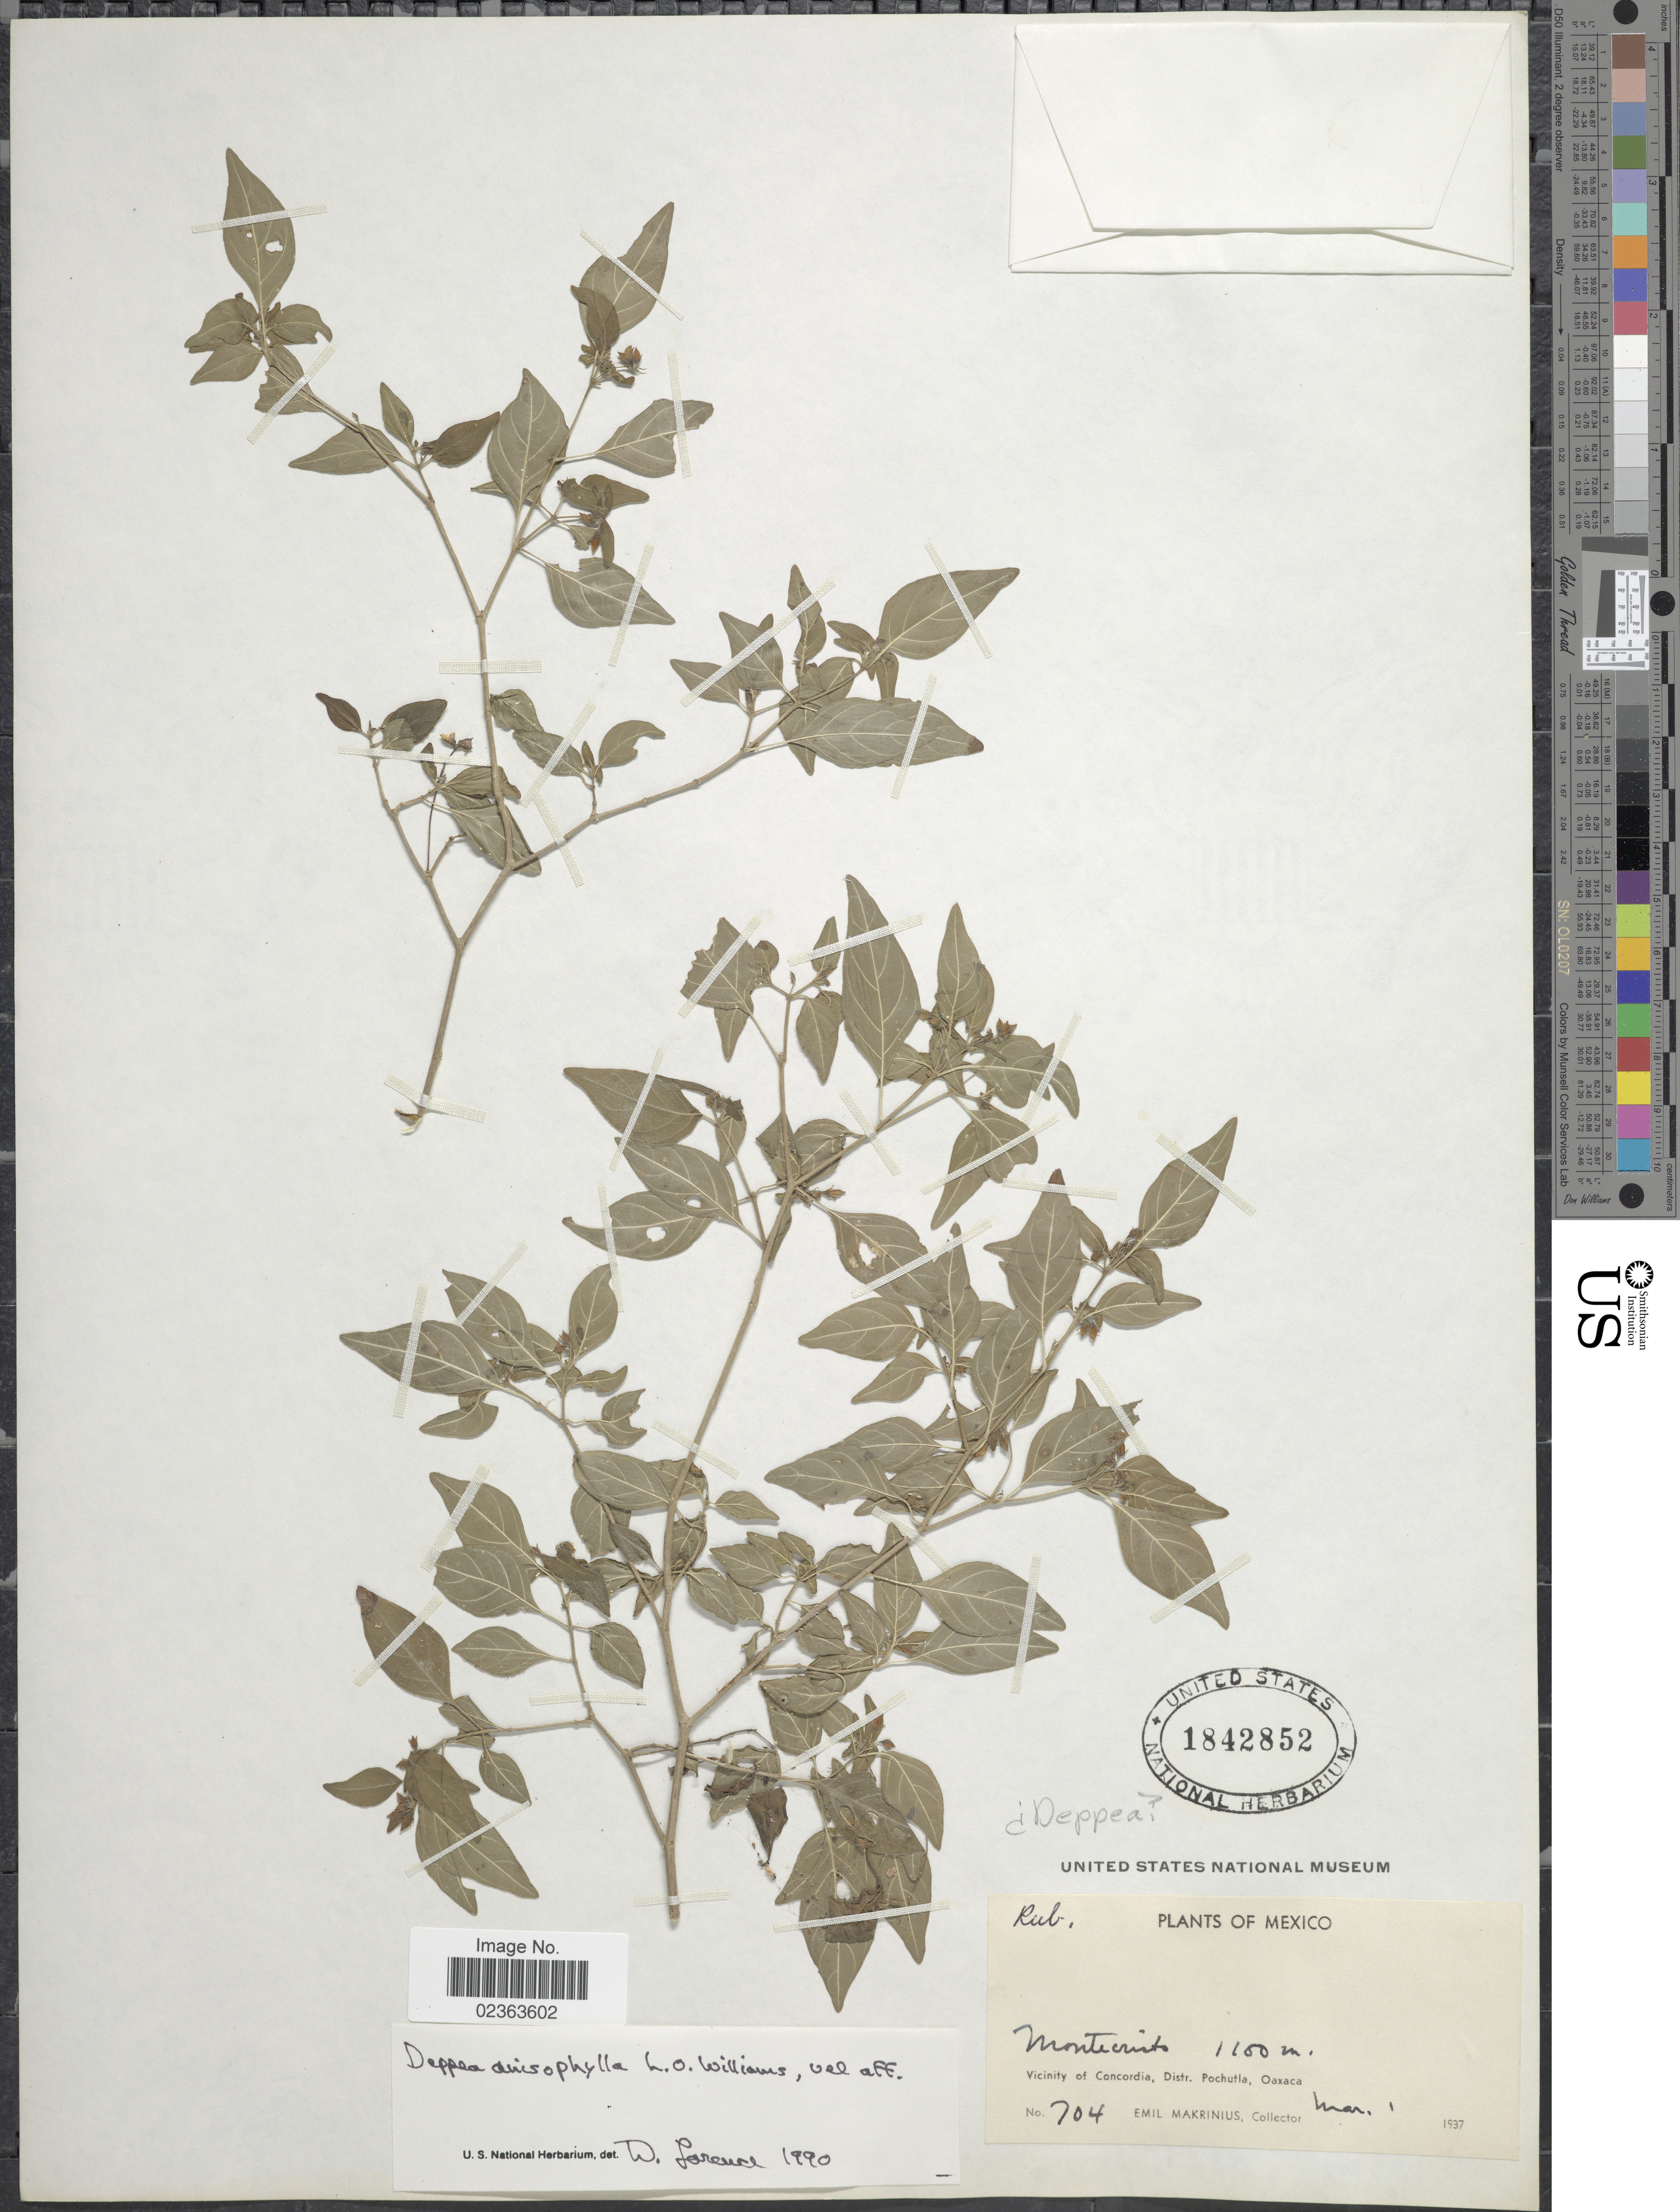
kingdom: Plantae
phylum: Tracheophyta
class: Magnoliopsida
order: Gentianales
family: Rubiaceae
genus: Deppea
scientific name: Deppea anisophylla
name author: L.O. Williams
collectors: E. Makrinius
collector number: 704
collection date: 1937-03-01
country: Mexico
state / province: Oaxaca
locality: Montecristo, Vicinity of Concordia, Distr. Pochutla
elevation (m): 1100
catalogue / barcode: US 1842852